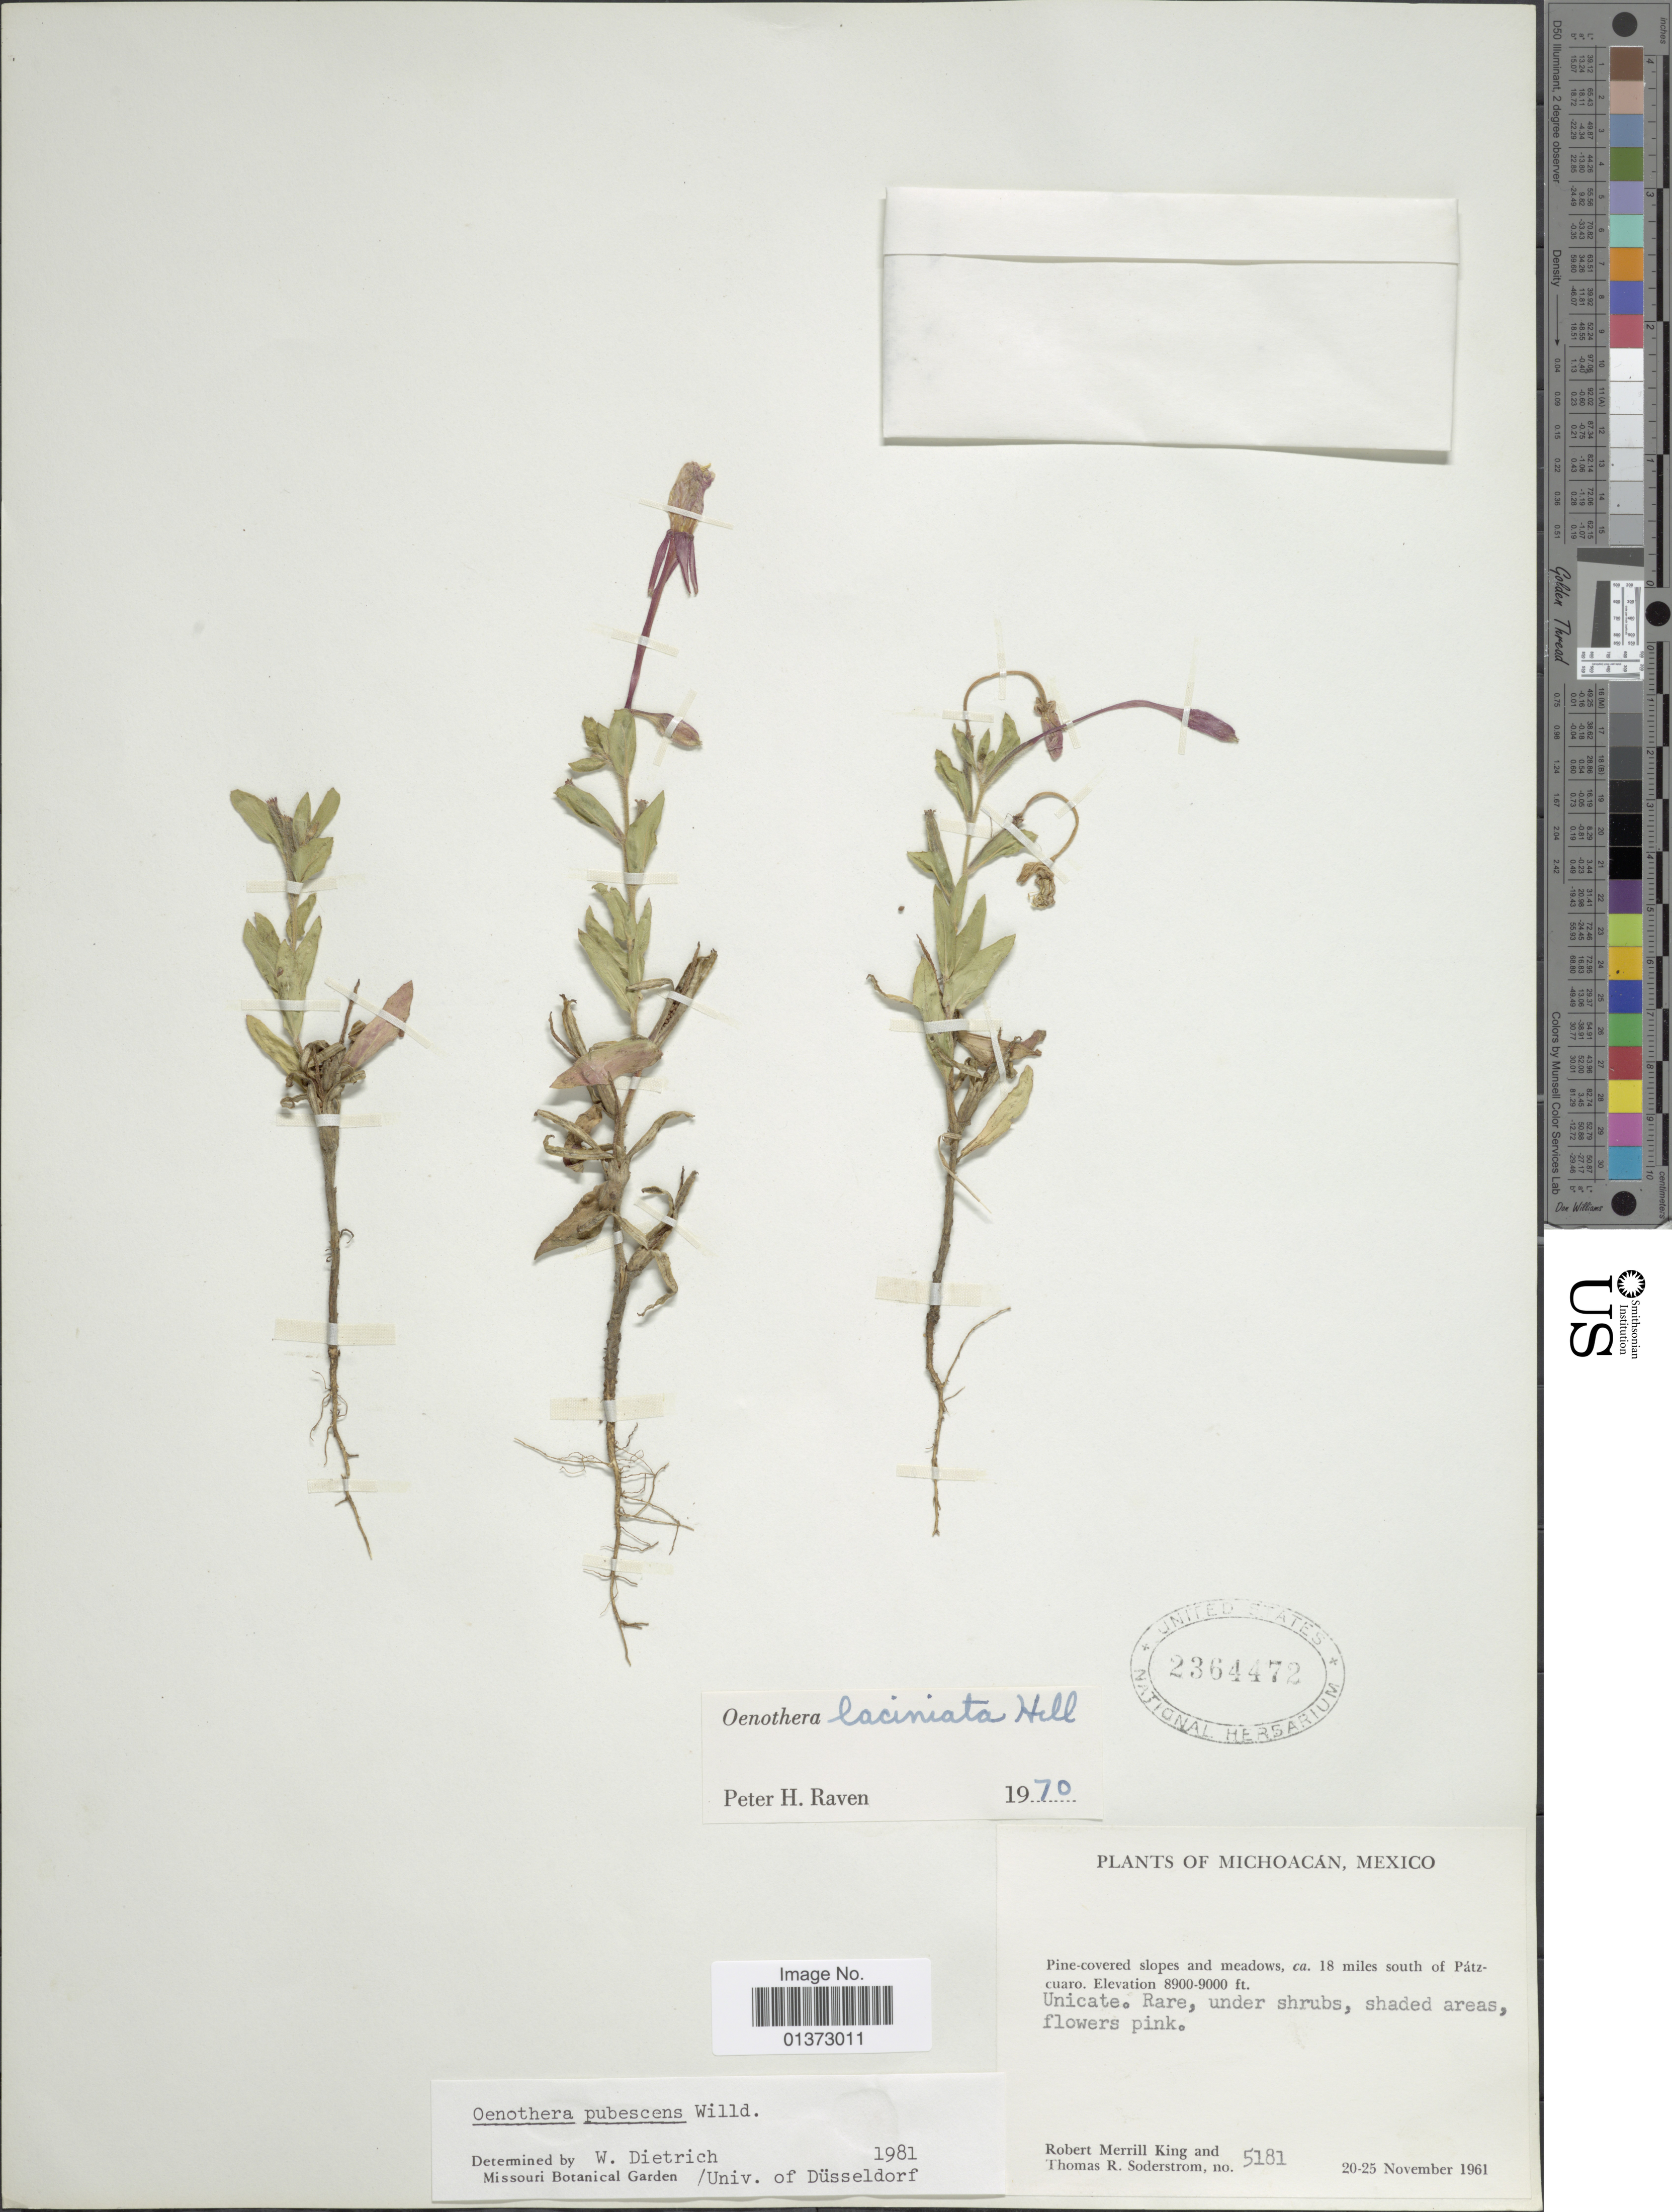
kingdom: Plantae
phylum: Tracheophyta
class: Magnoliopsida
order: Myrtales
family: Onagraceae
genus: Oenothera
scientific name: Oenothera pubescens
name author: Willd. ex Spreng.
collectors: R. M. King & T. R. Soderstrom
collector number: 5181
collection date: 1961-11-20/1961-11-25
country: Mexico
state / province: Michoacán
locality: Ca. 18 miles south of Pátzcuaro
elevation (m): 2713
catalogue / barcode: US 2364472